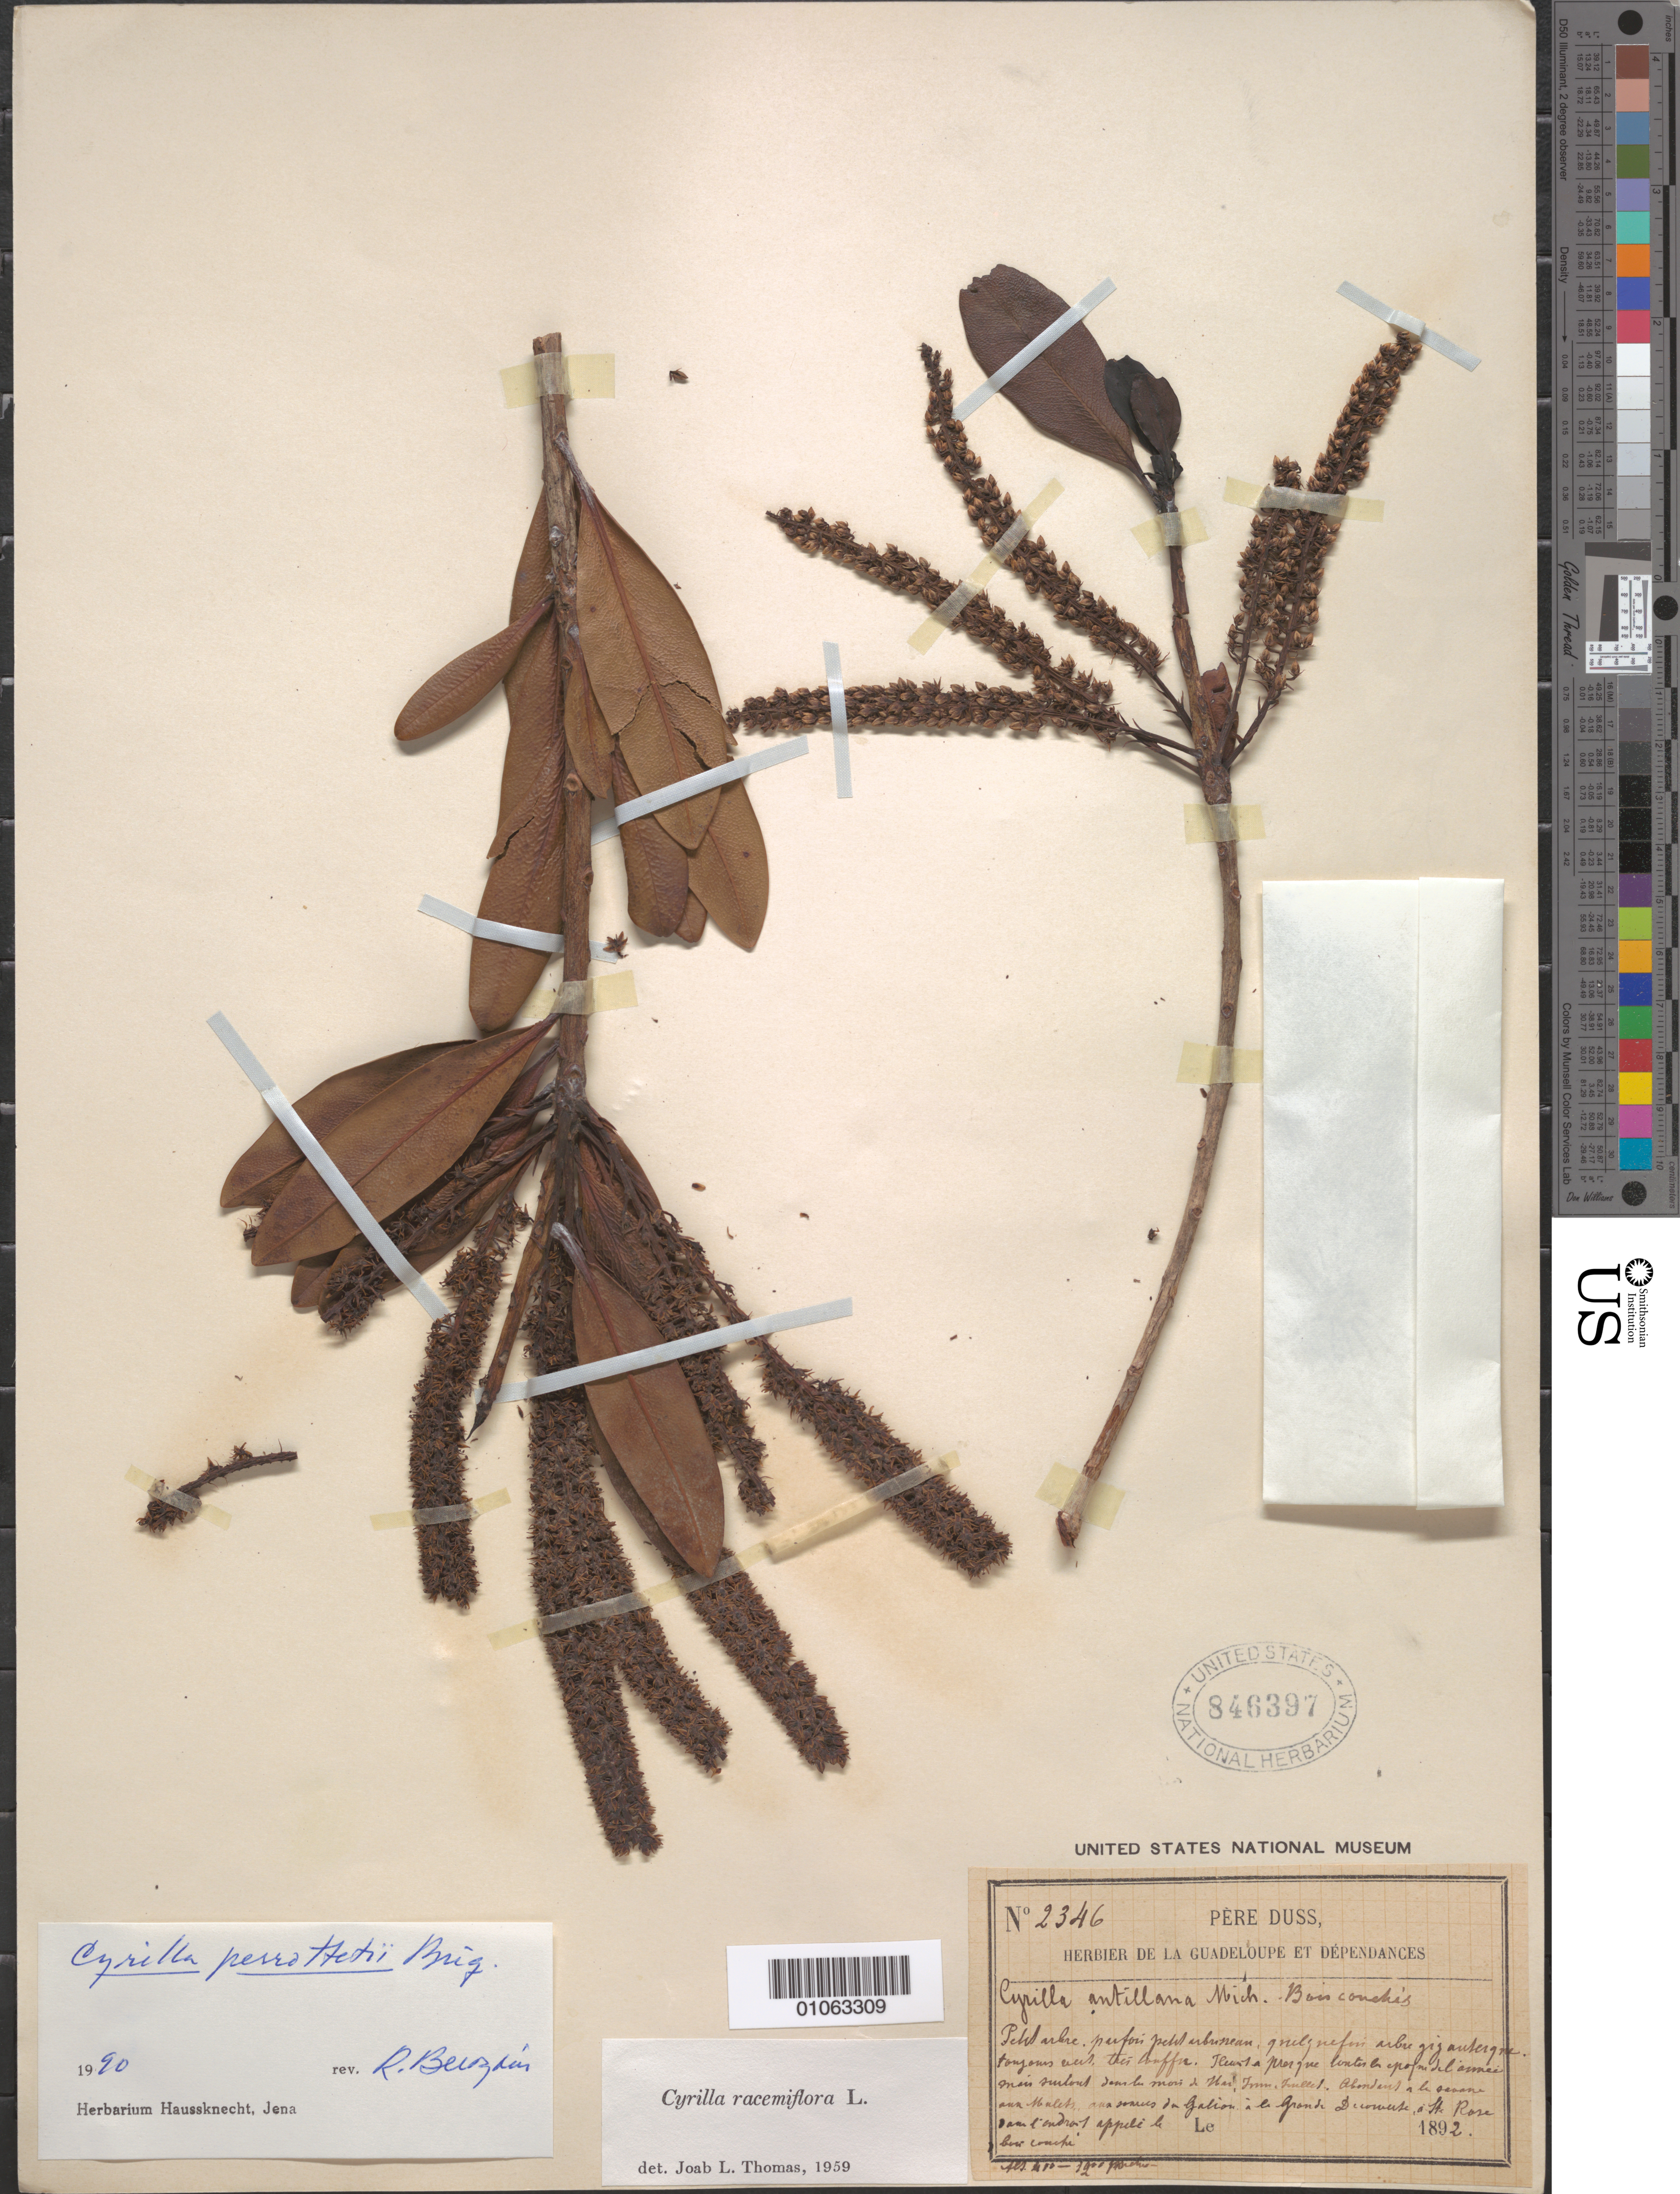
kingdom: Plantae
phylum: Tracheophyta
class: Magnoliopsida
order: Ericales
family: Cyrillaceae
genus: Cyrilla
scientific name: Cyrilla perrottetii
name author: Briq.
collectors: Père Duss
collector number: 2346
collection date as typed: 01 Jan 1892 to 31 Dec 1892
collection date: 1892-01-01/1892-12-31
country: Guadeloupe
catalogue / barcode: US 846397